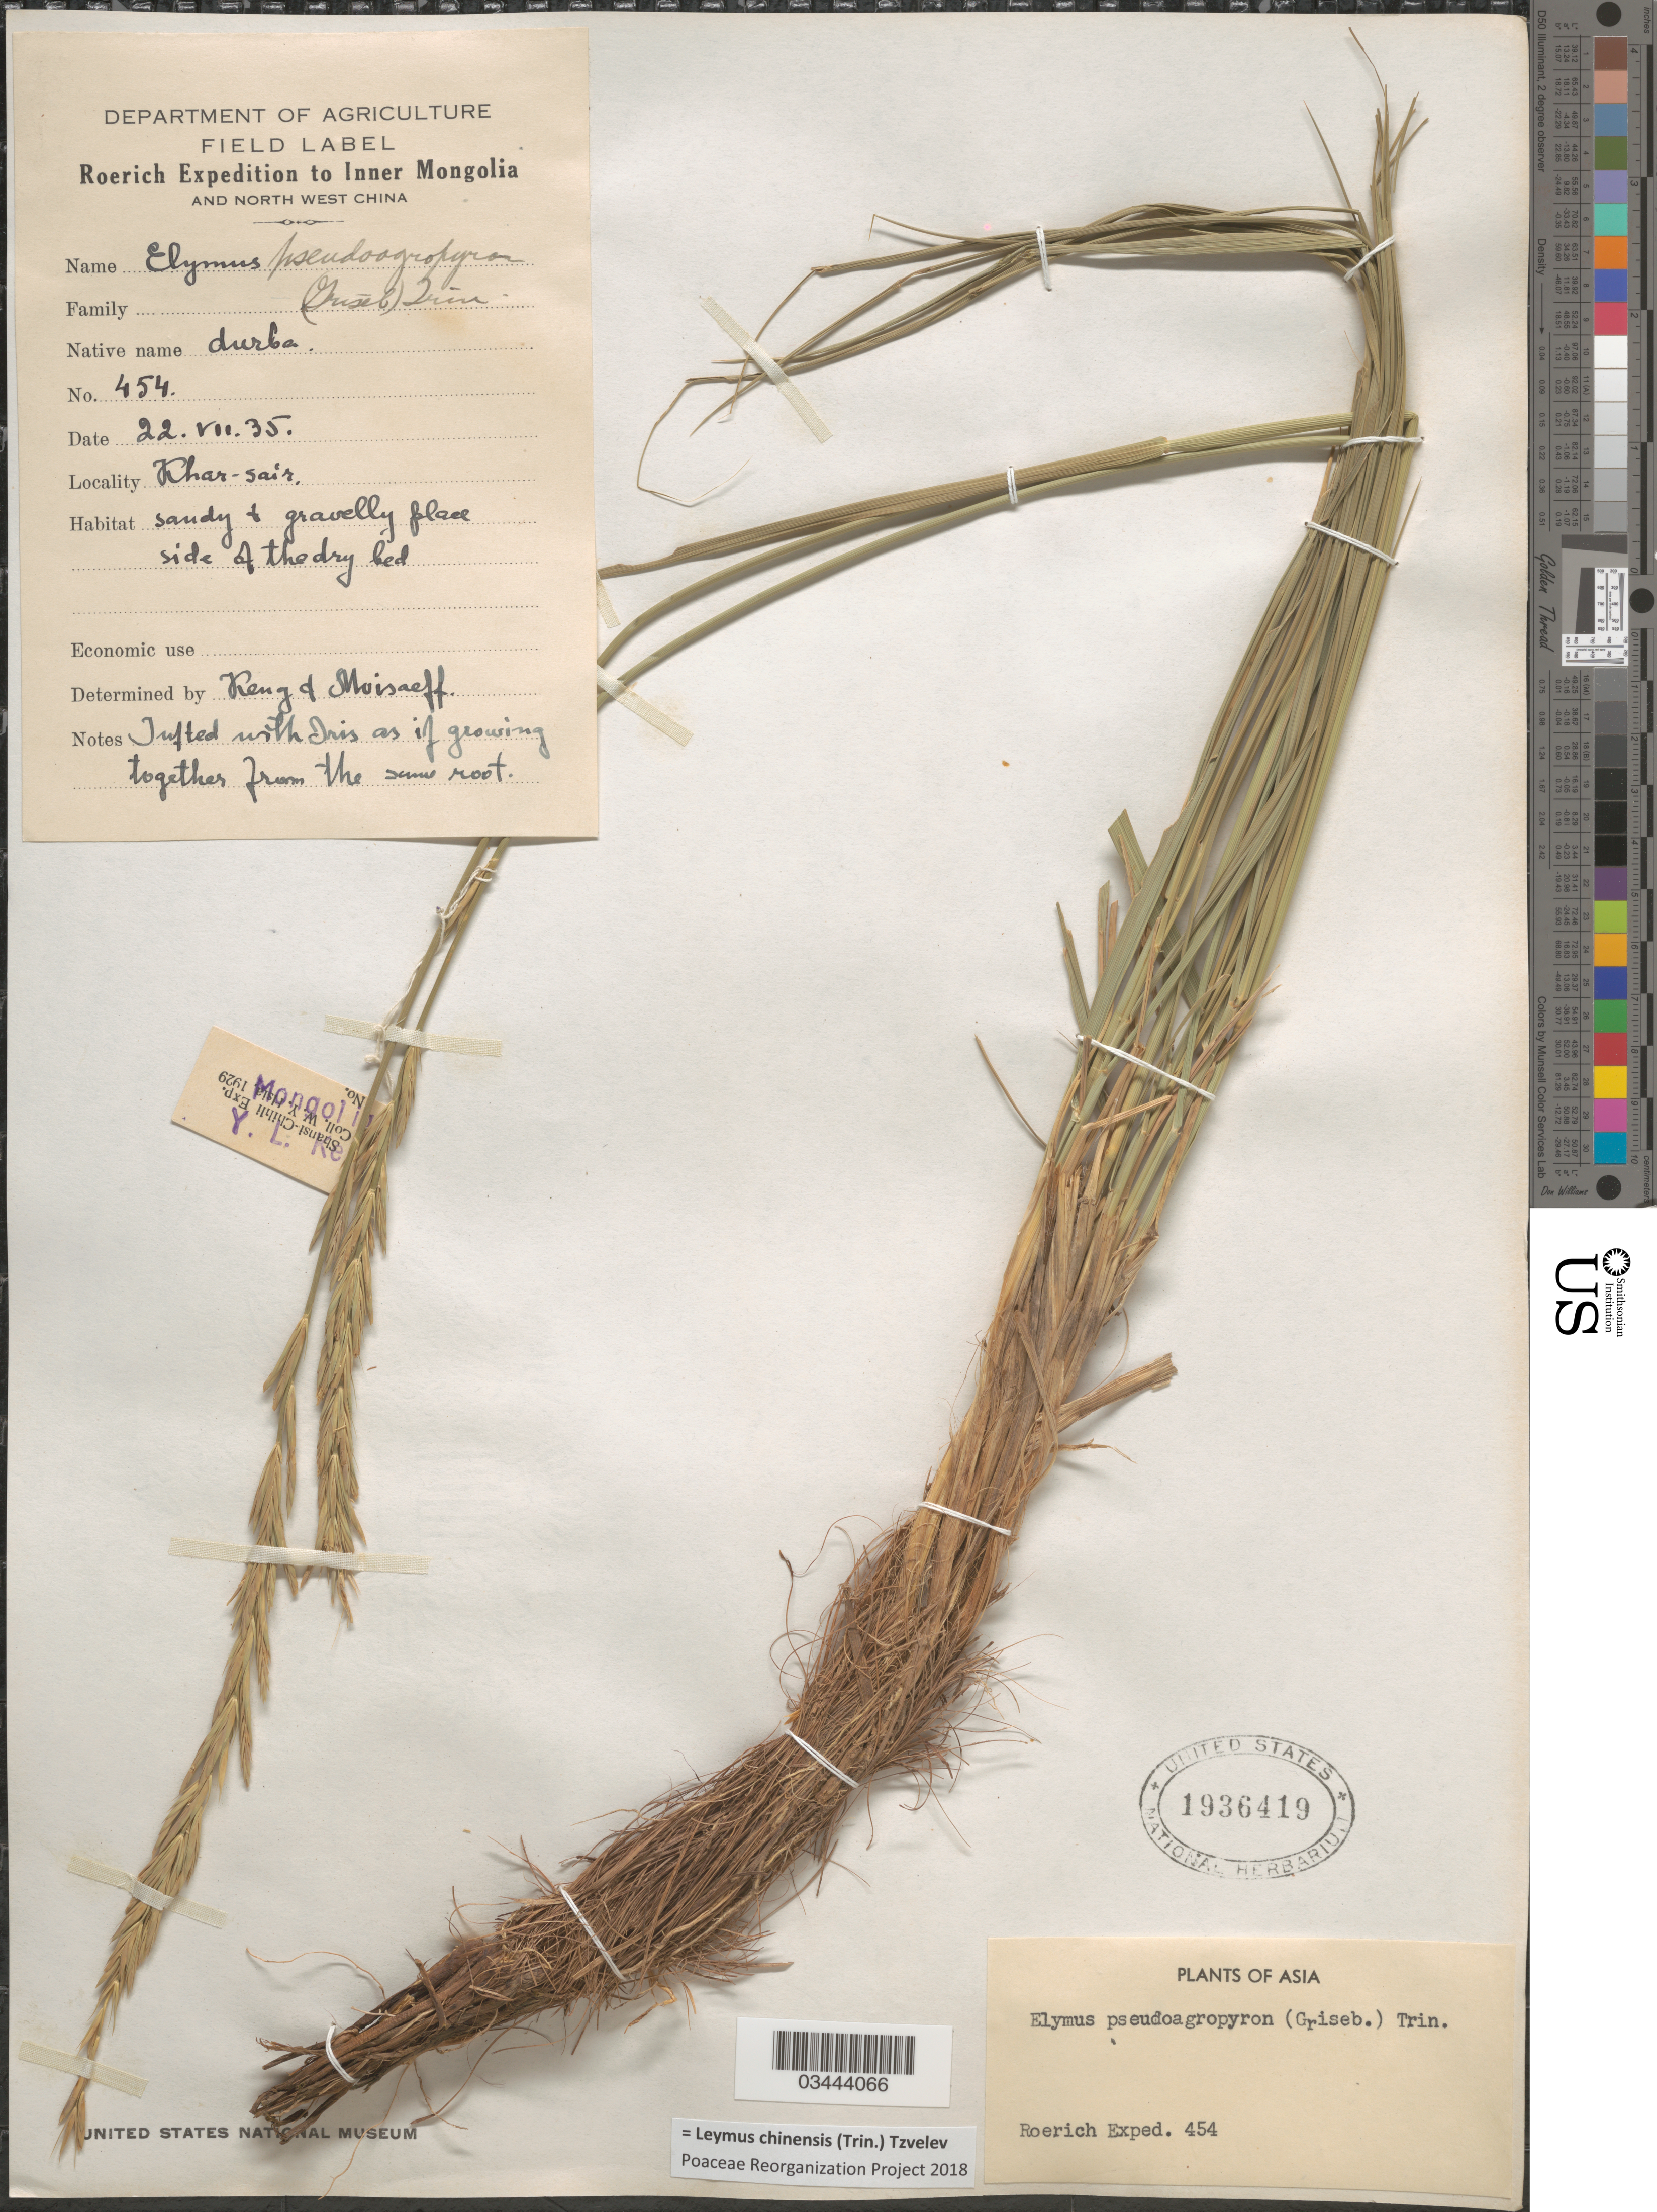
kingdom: Plantae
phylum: Tracheophyta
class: Liliopsida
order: Poales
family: Poaceae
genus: Leymus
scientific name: Leymus chinensis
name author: (Trin.) Tzvelev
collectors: Roerich Expedition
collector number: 454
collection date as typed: Transcribed d/m/y: 22/7/35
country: China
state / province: Nei Monggol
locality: To Inner Mongolia and North West China. Khar-sair. Sandy & gravelly place side of the dry bed. Shansi-Chihli Exp. [unsure placement]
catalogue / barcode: US 1936419